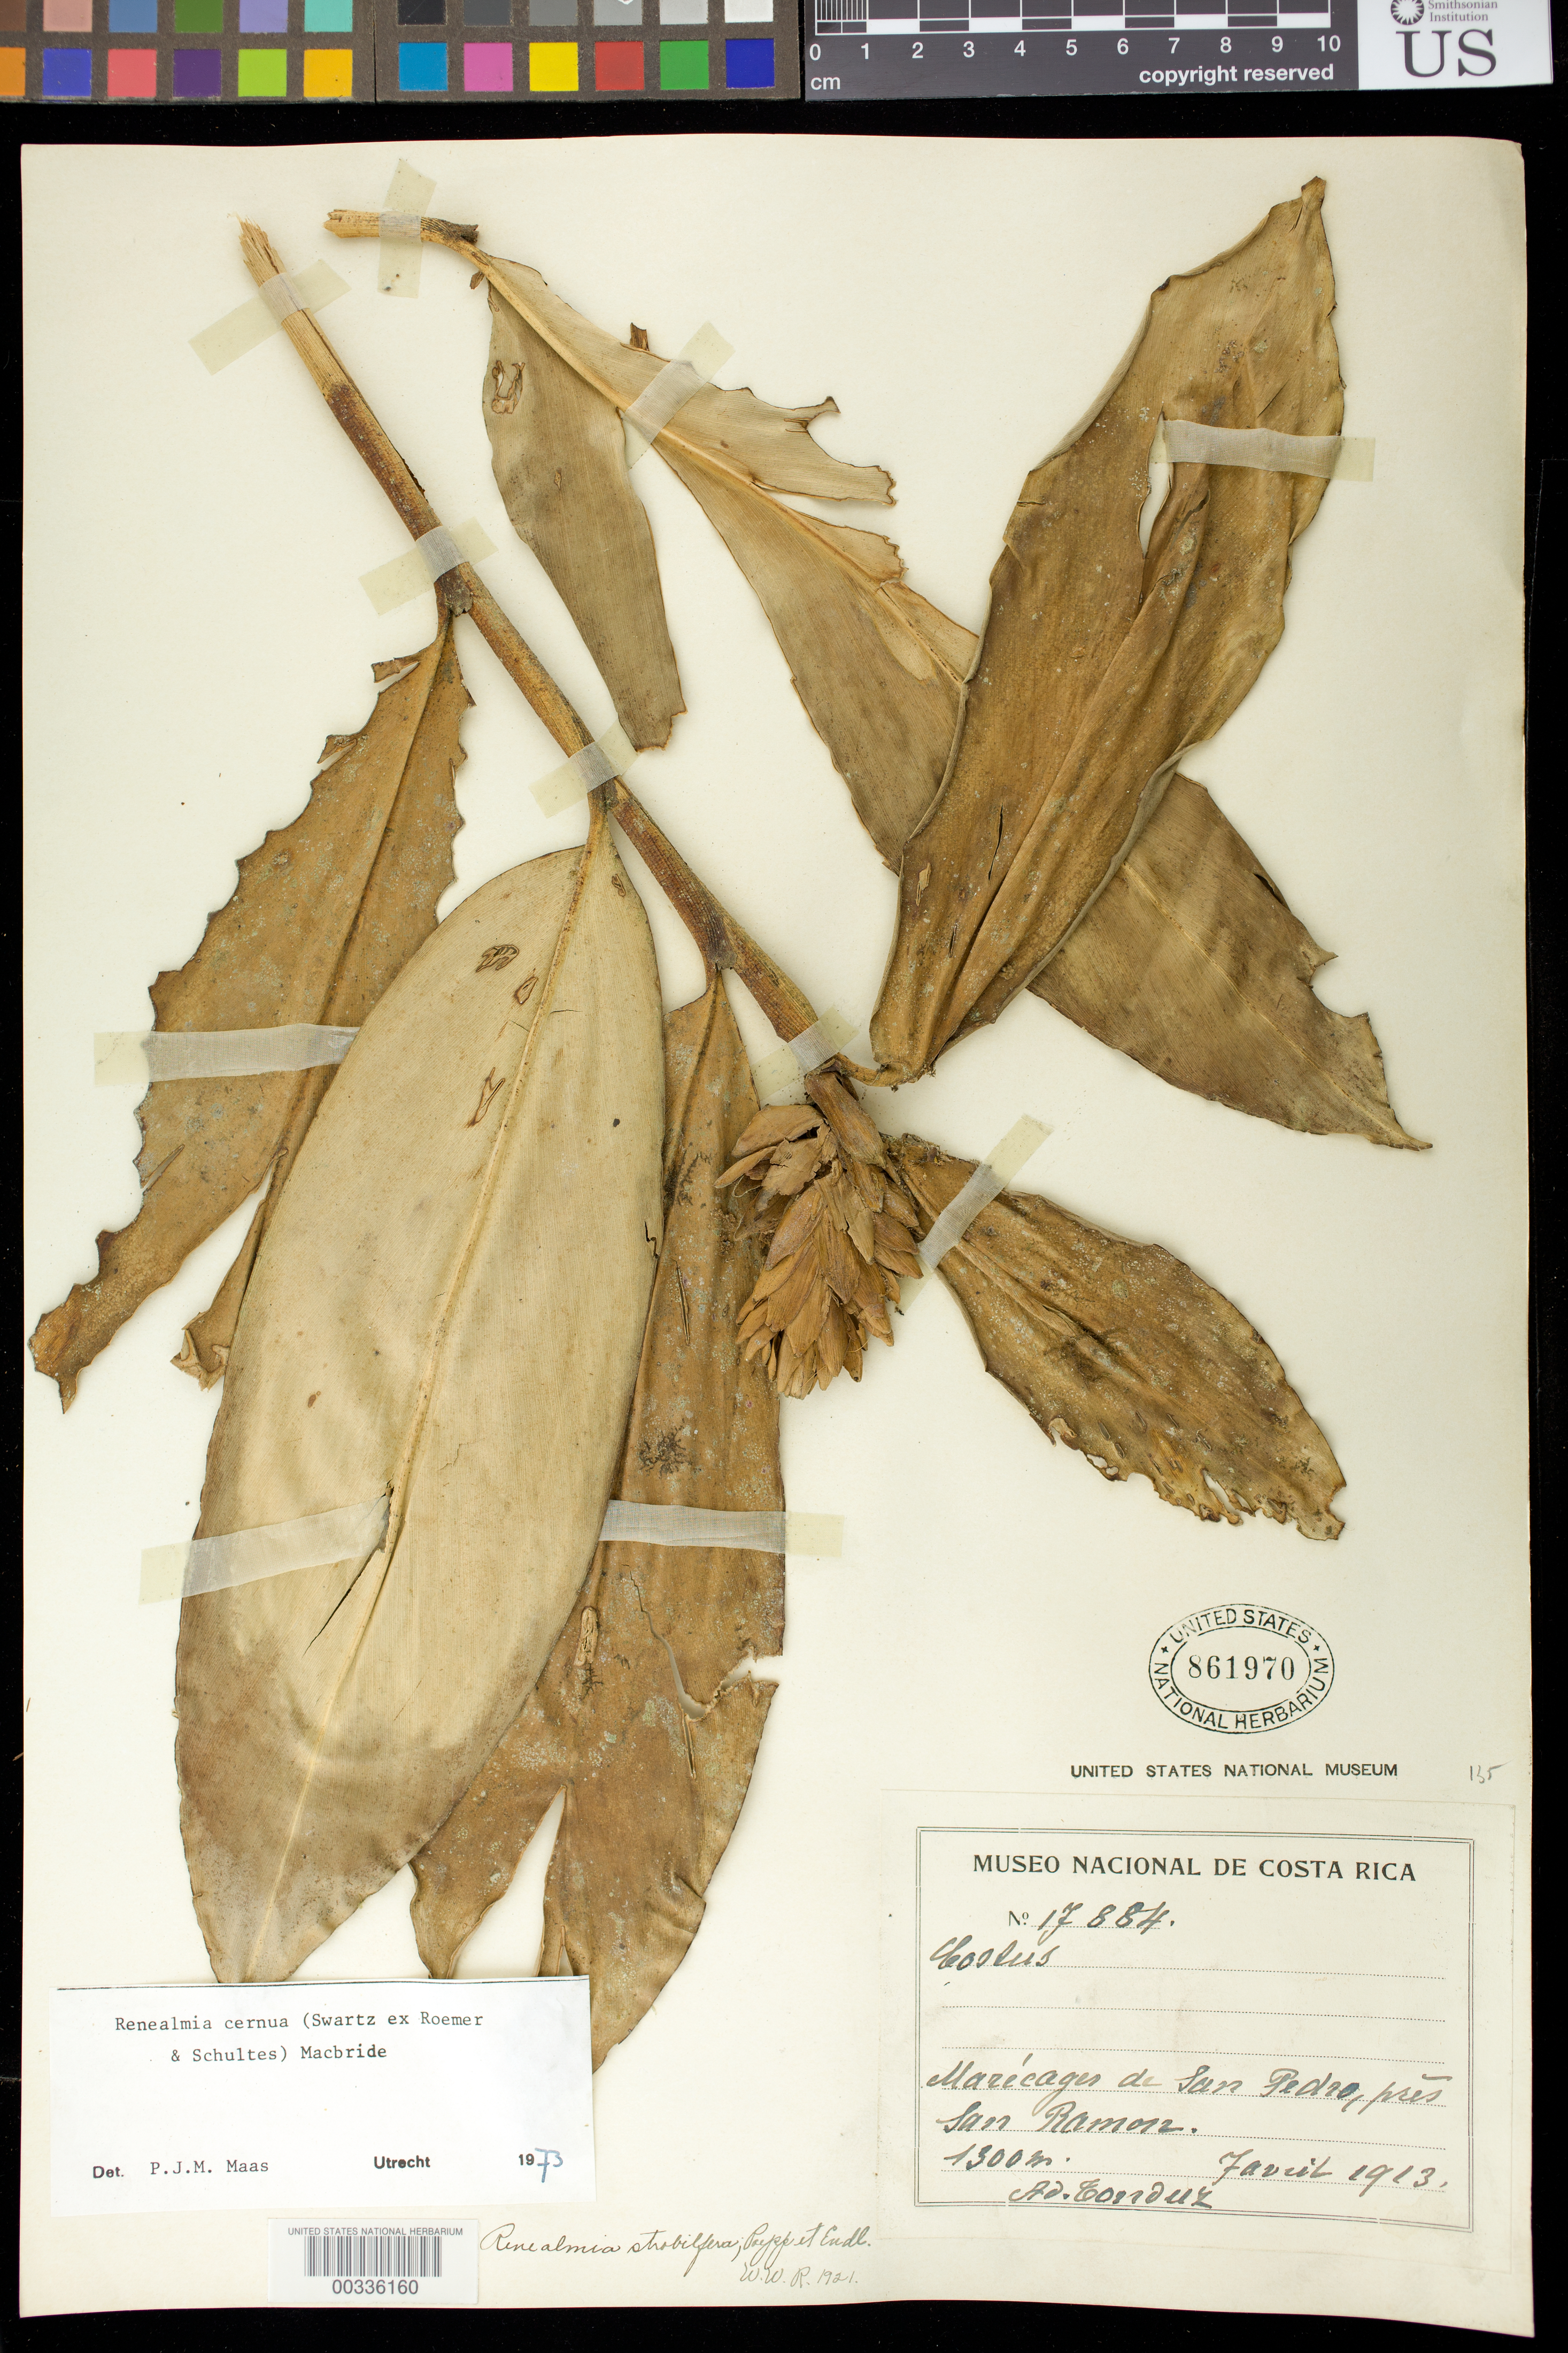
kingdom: Plantae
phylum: Tracheophyta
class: Liliopsida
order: Zingiberales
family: Zingiberaceae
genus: Renealmia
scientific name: Renealmia cernua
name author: (Sw. ex Roem. & Schult.) J.F. Macbr.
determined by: Maas, Paul J. M.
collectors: A. Tonduz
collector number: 17884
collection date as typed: Apr 1913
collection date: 1913-04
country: Costa Rica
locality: Marecages de San Pedro, pres San Ramon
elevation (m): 1300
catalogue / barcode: US 861970